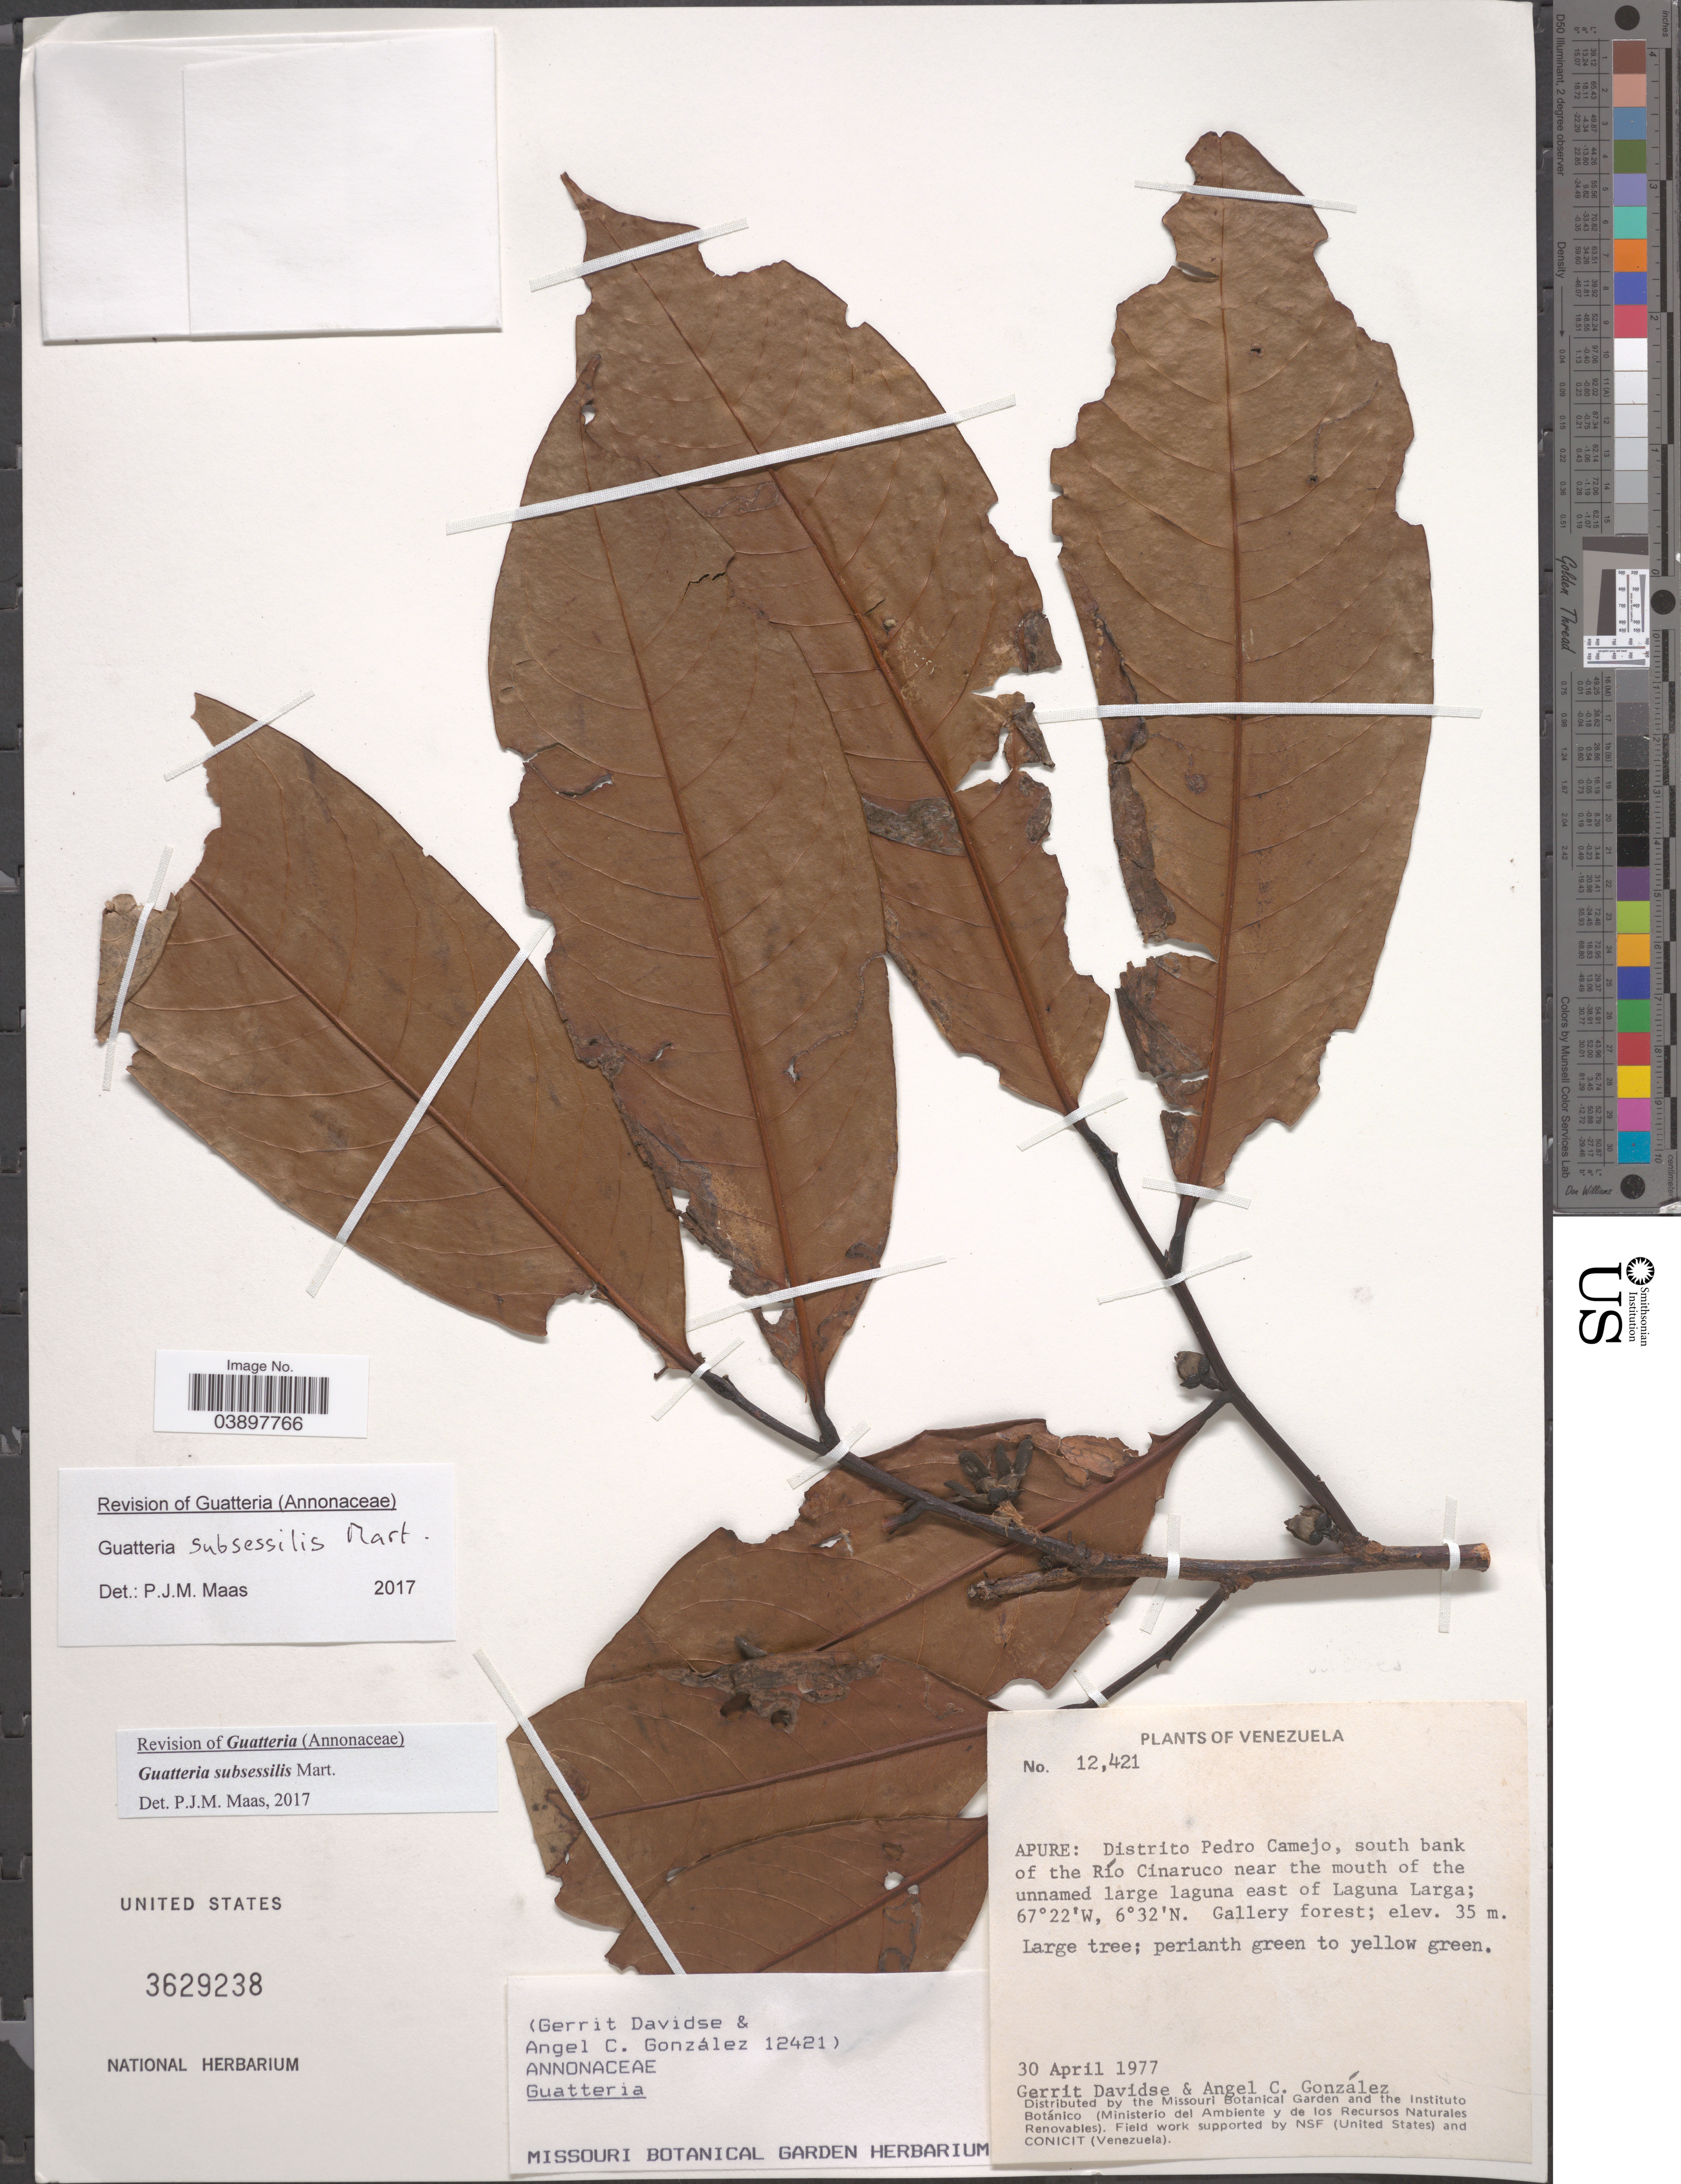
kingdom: Plantae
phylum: Tracheophyta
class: Magnoliopsida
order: Magnoliales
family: Annonaceae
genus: Guatteria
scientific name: Guatteria subsessilis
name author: Mart.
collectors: G. Davidse & A. C. González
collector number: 12421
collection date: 1977-04-30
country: Venezuela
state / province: Apure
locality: Distrito Pedro Camejo, south bank of the Río Cinaruco near the mouth of the unnamed large laguna east of Laguna Larga.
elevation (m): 35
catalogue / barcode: US 3629238